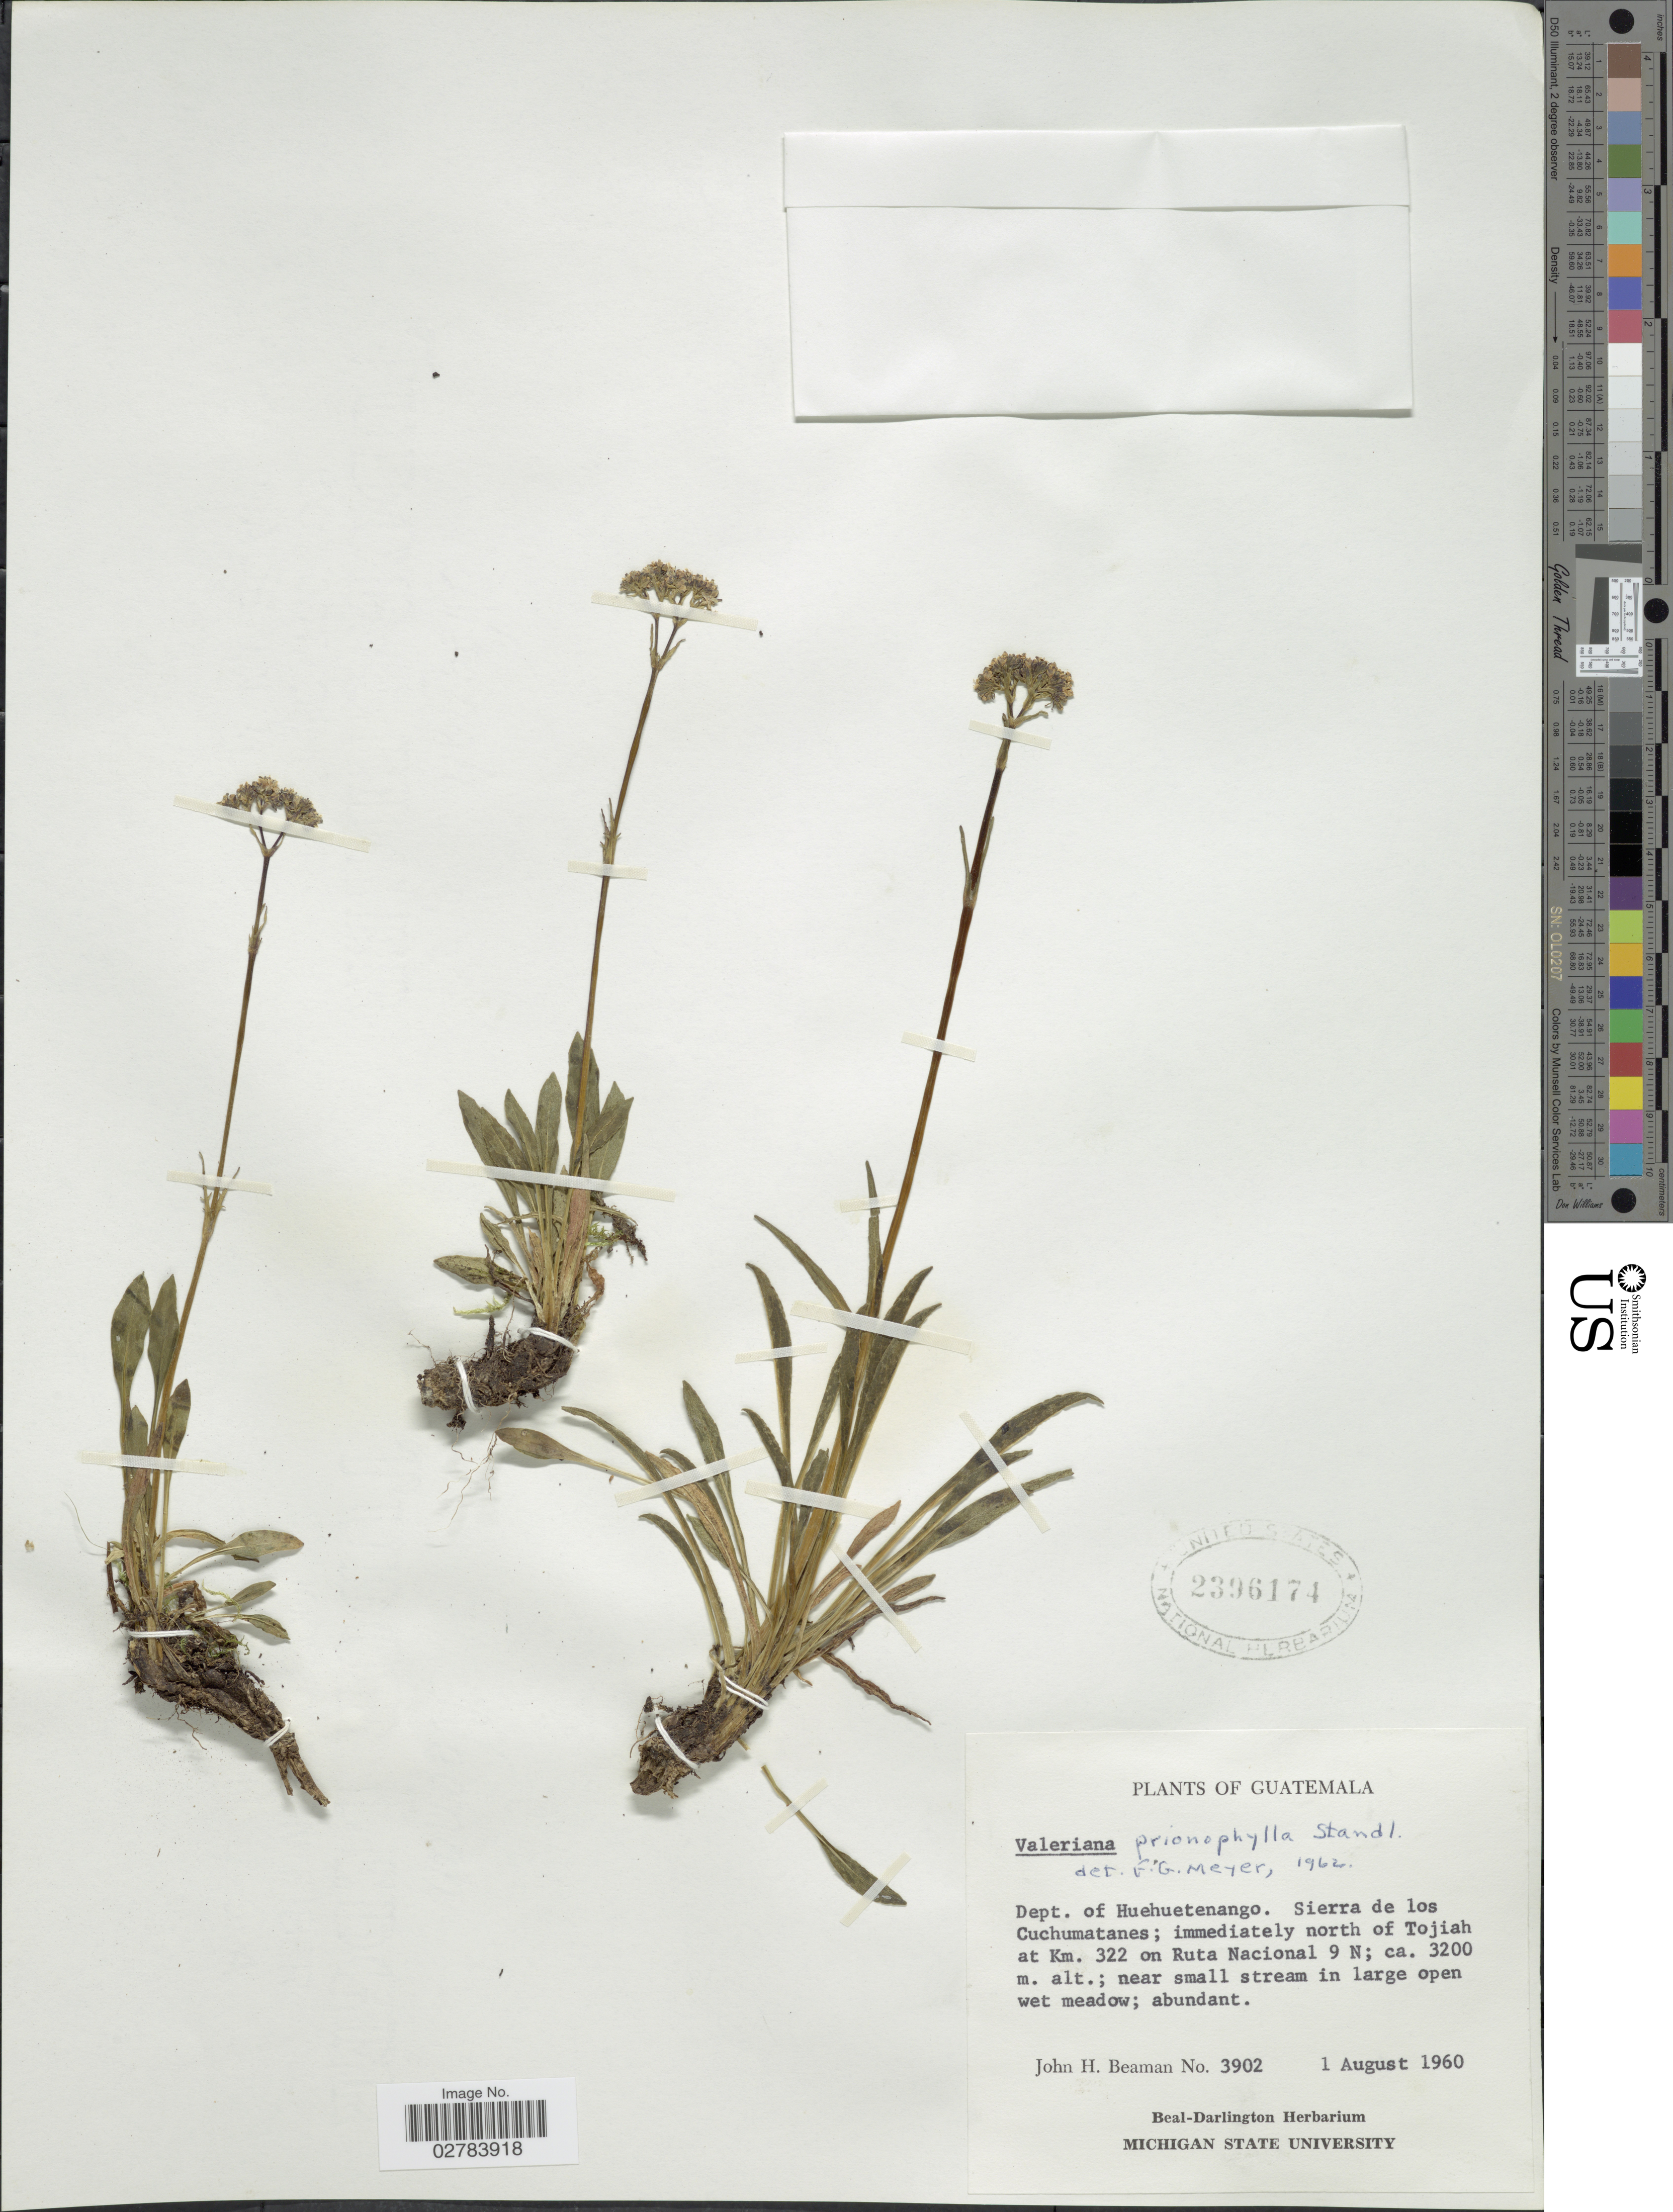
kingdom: Plantae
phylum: Tracheophyta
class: Magnoliopsida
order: Dipsacales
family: Caprifoliaceae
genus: Valeriana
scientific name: Valeriana prionophylla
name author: Standl.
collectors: J. H. Beaman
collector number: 3902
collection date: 1960-08-01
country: Guatemala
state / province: Huehuetenango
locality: Dept. of Huehuetenango, Sierra de los Cuchumatanes, immediately north of Tojiah at Km. 322 on Ruta Nacional 9 N.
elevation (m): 3200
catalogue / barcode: US 2396174